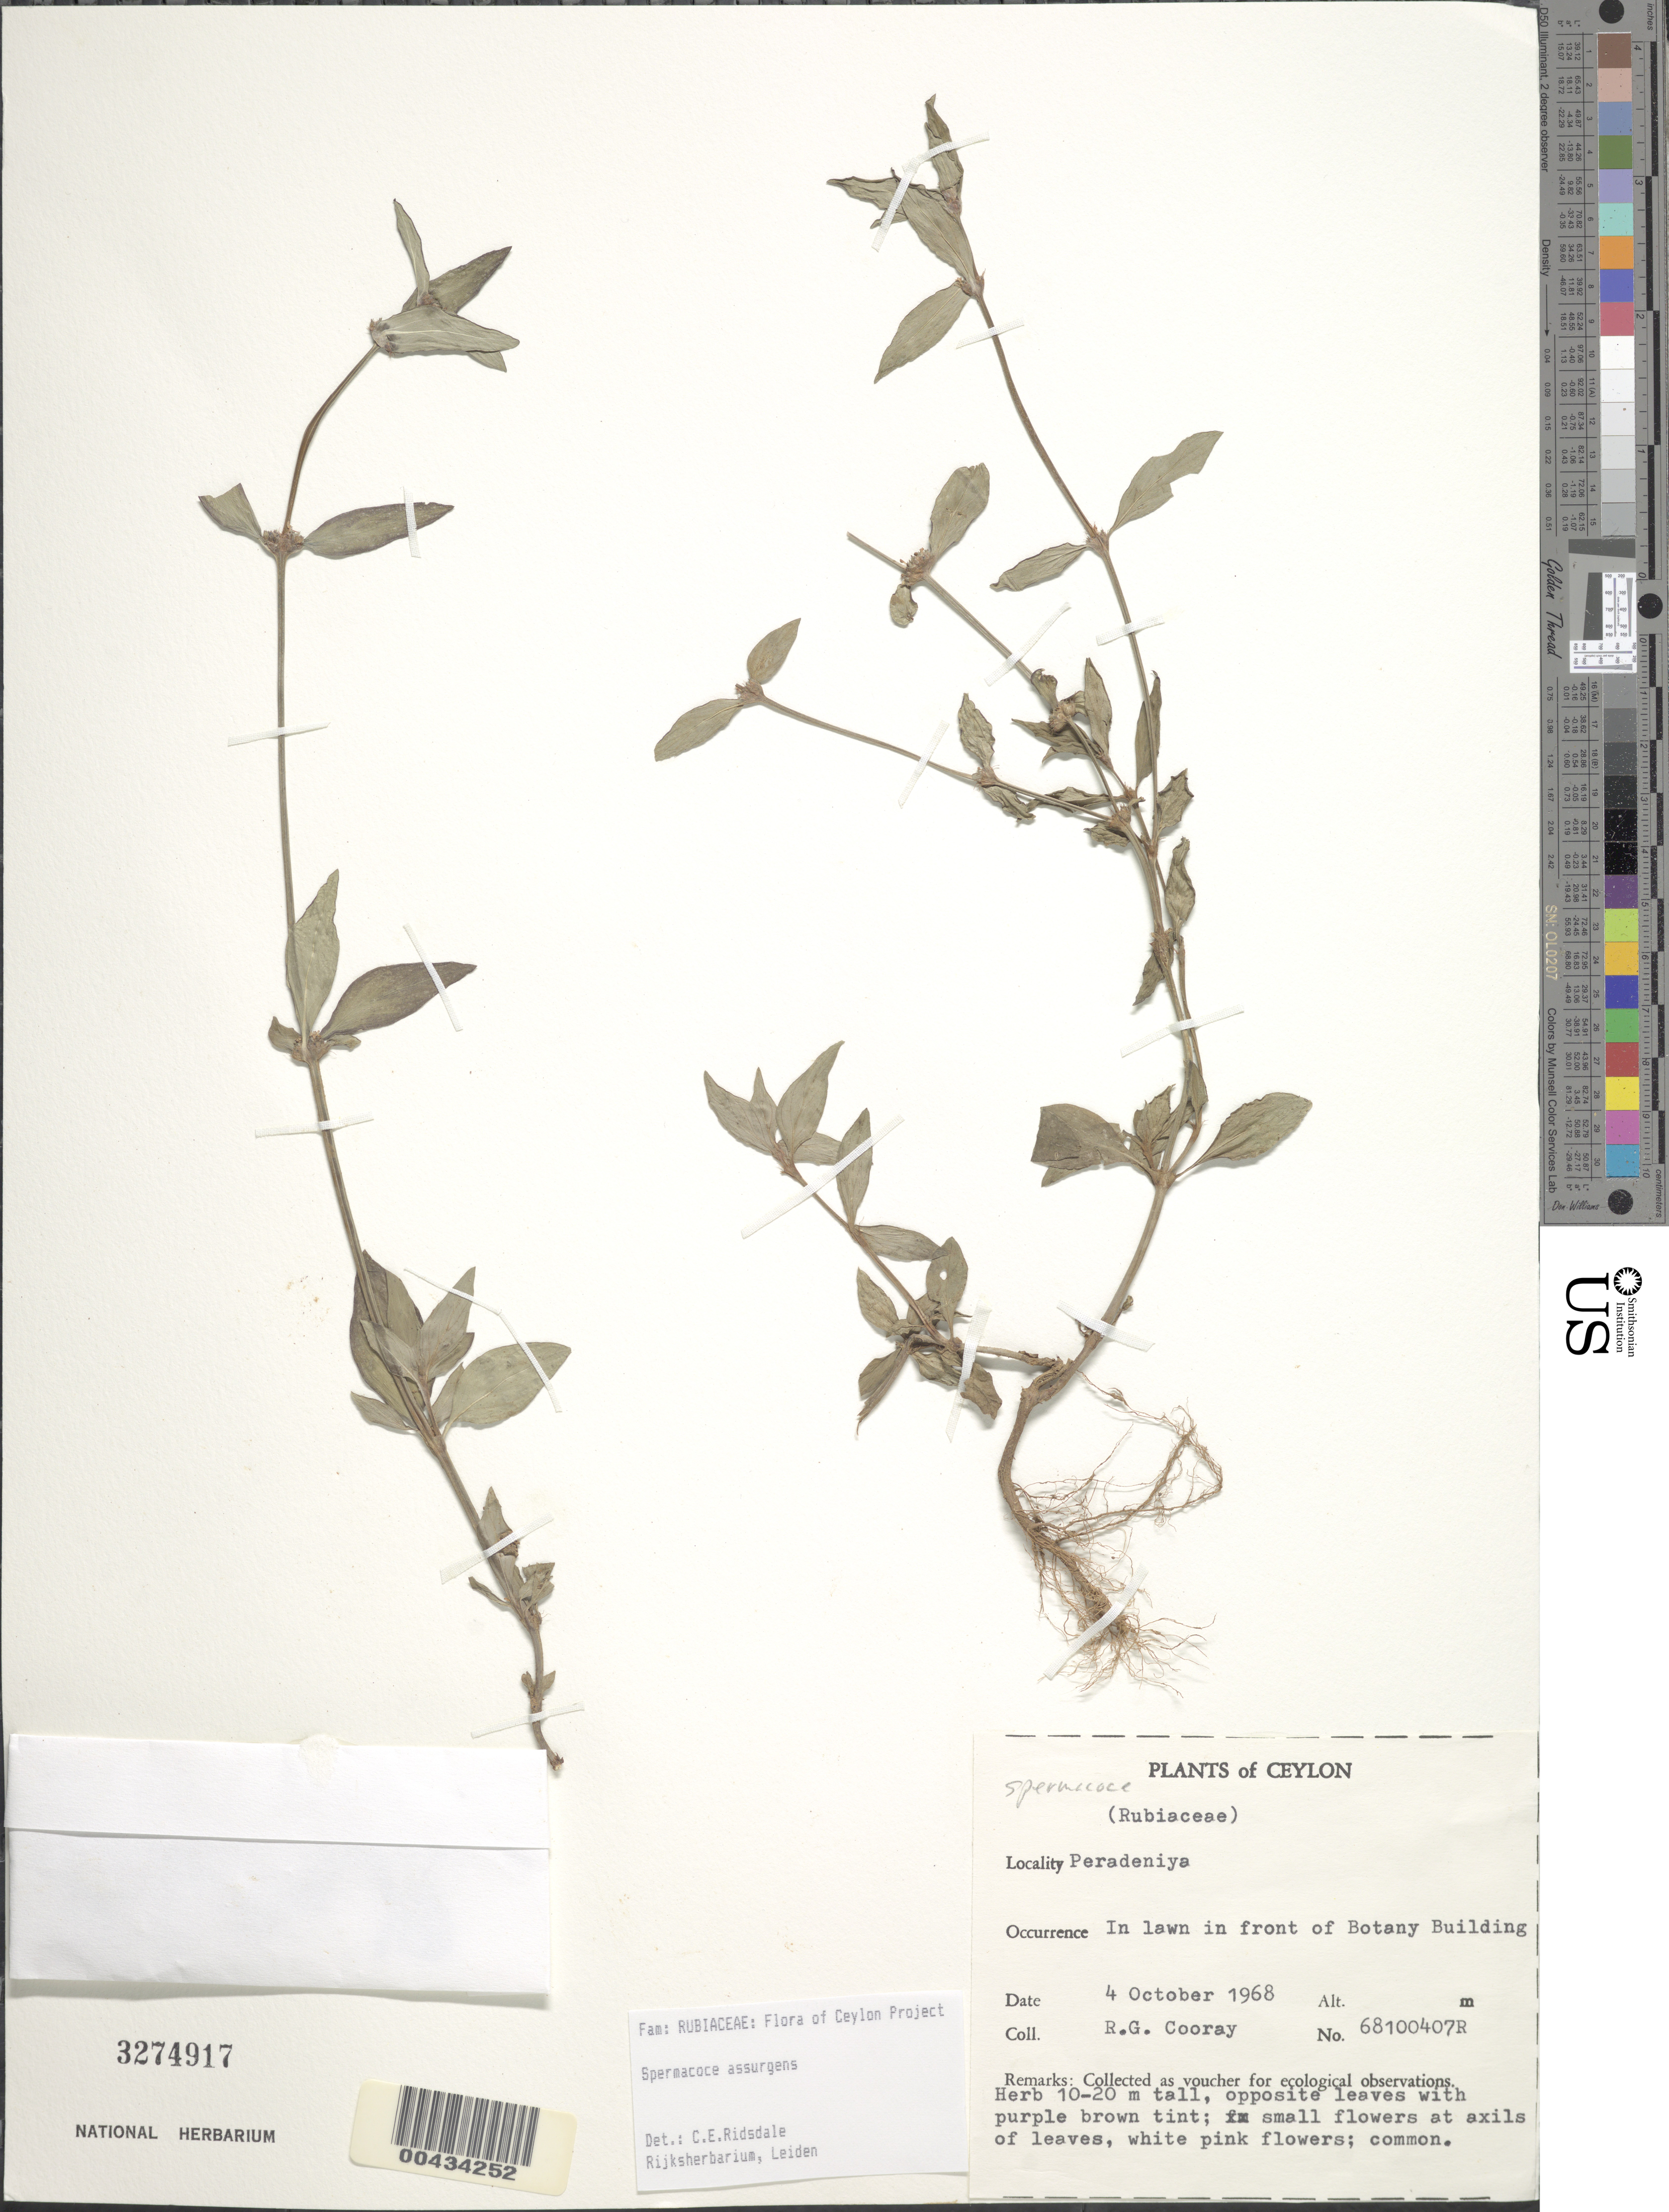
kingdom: Plantae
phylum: Tracheophyta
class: Magnoliopsida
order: Gentianales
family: Rubiaceae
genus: Spermacoce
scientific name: Spermacoce assurgens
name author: Ruiz & Pav.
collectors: R. Cooray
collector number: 68100407R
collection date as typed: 04 Oct 1968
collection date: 1968-10-04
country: Sri Lanka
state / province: Central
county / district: Kandy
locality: Peradeniya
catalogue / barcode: US 3274917